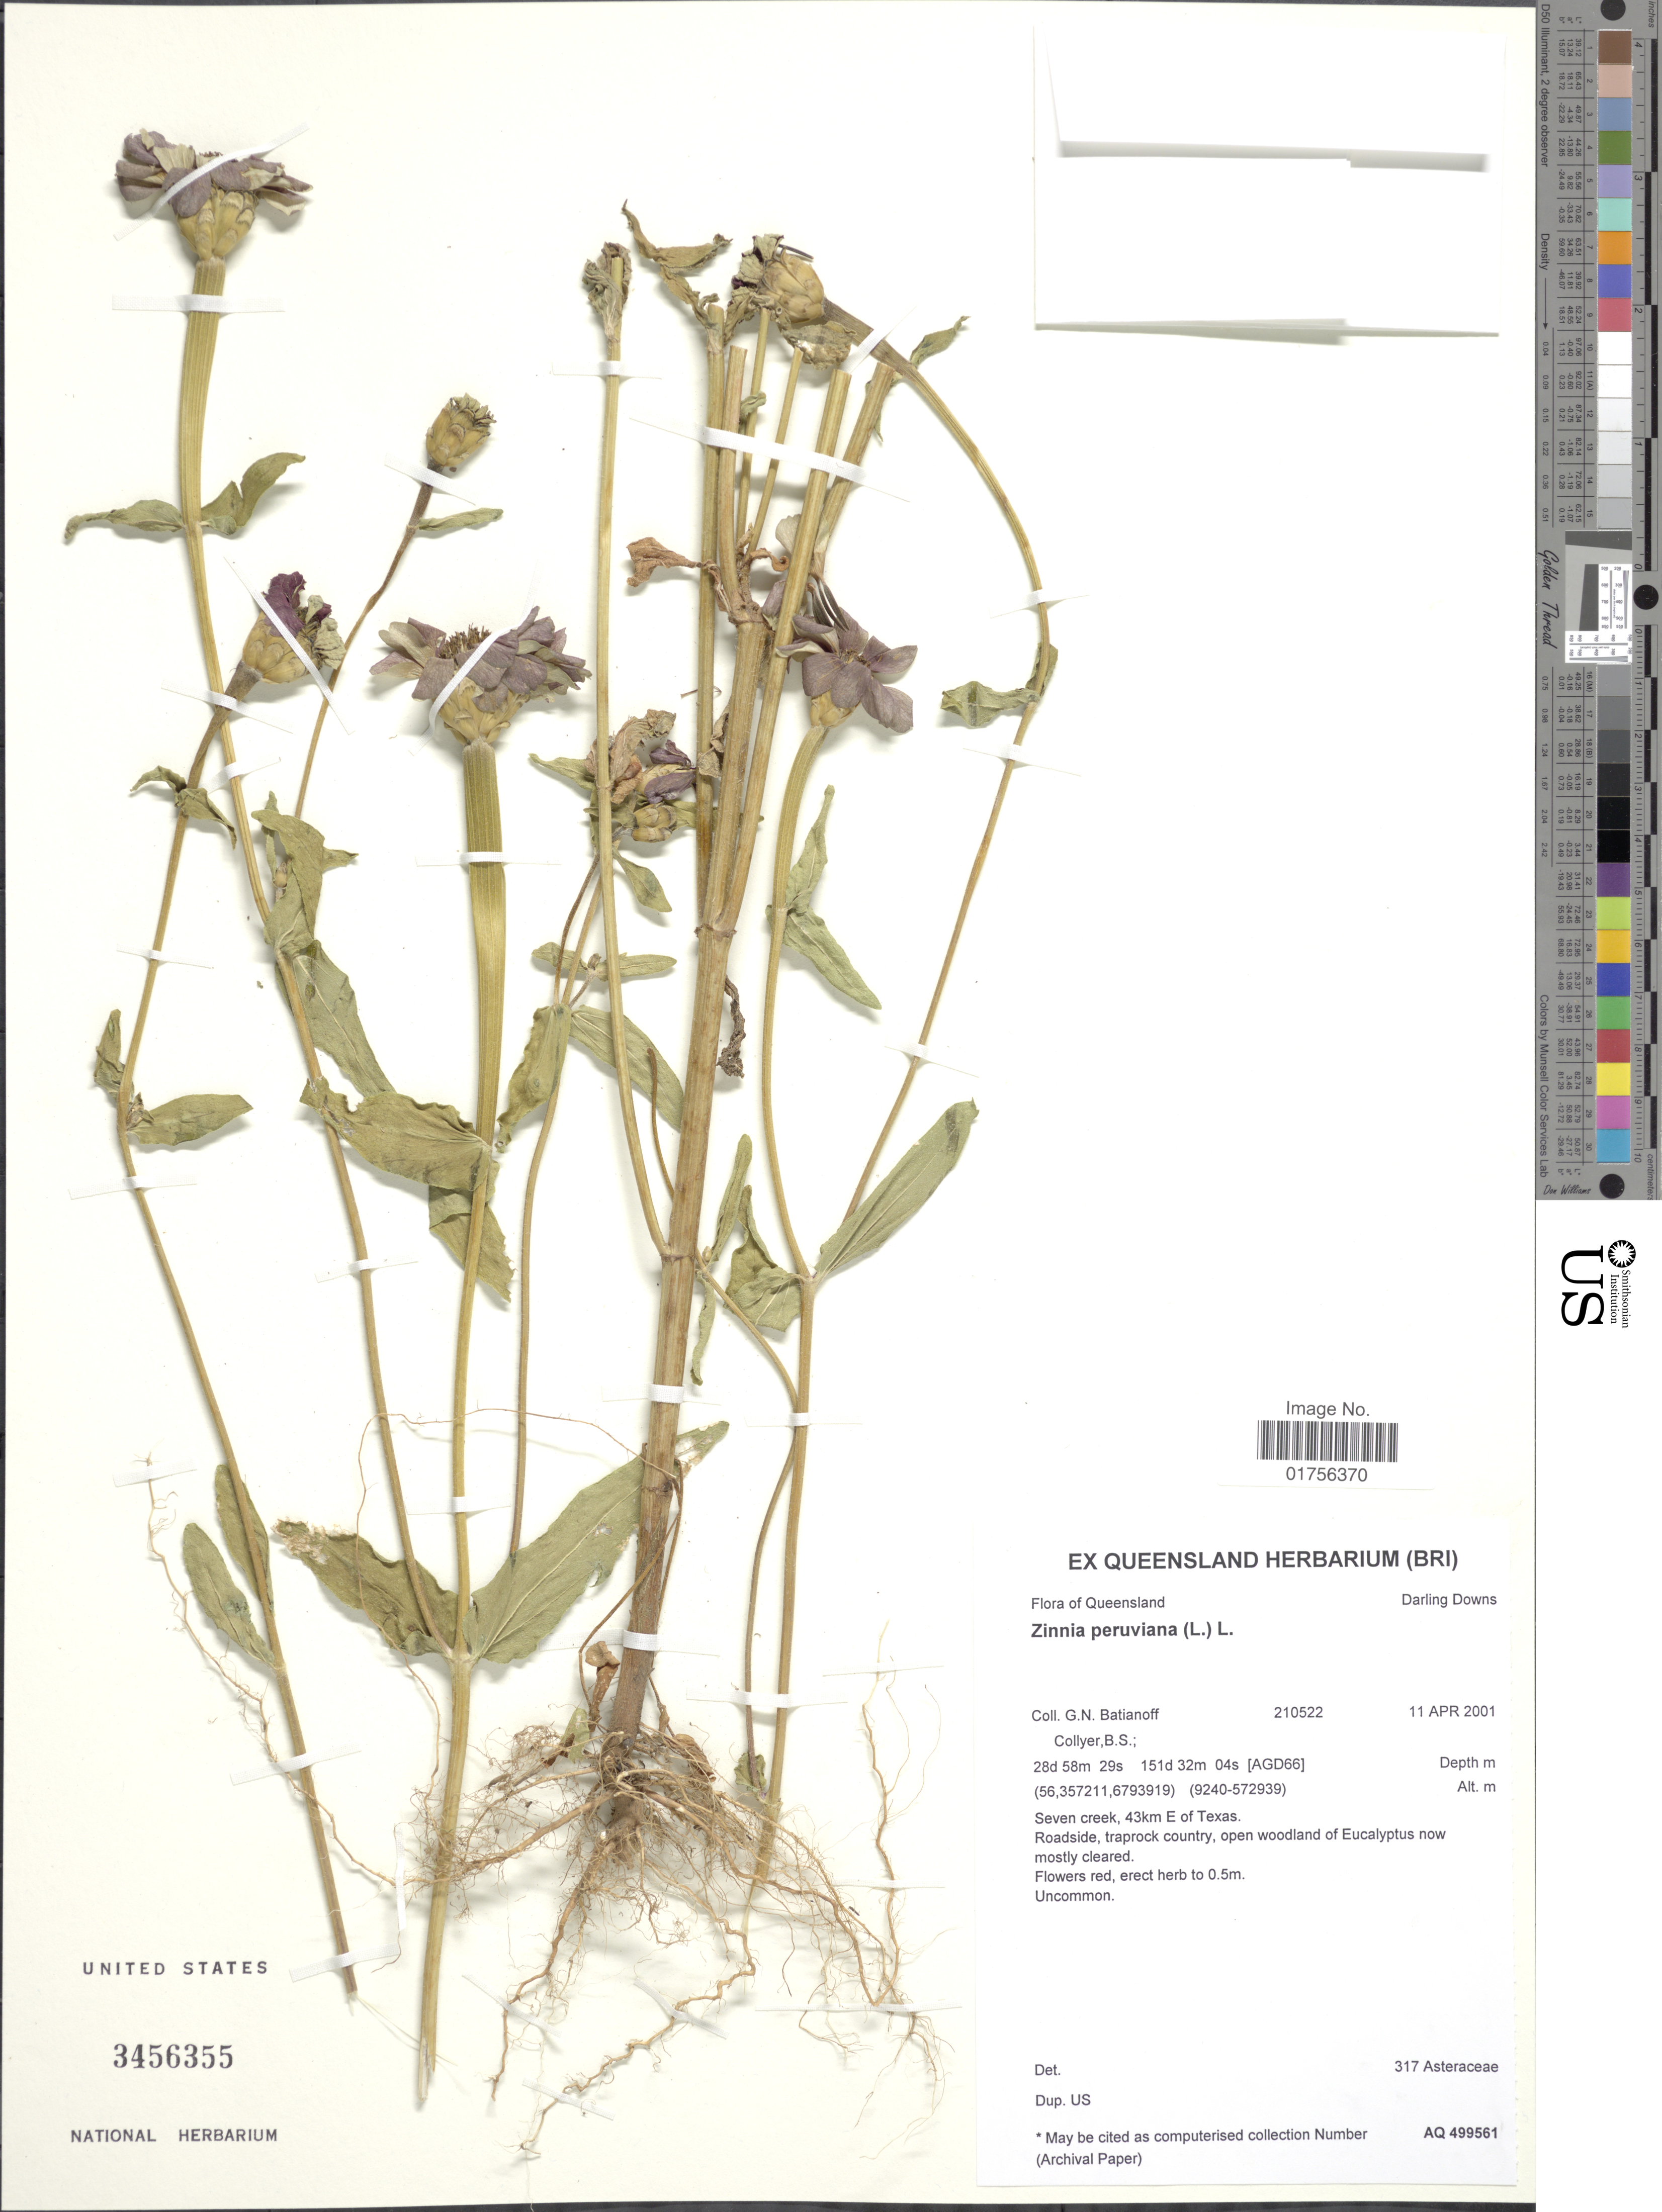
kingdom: Plantae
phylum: Tracheophyta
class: Magnoliopsida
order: Asterales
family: Asteraceae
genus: Zinnia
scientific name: Zinnia peruviana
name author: (L.) L.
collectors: G. Batianoff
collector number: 210522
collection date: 2001-04-11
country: Australia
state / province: Queensland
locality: Darling Downs, Seven Creek, 43km E of Texas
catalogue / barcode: US 3456355